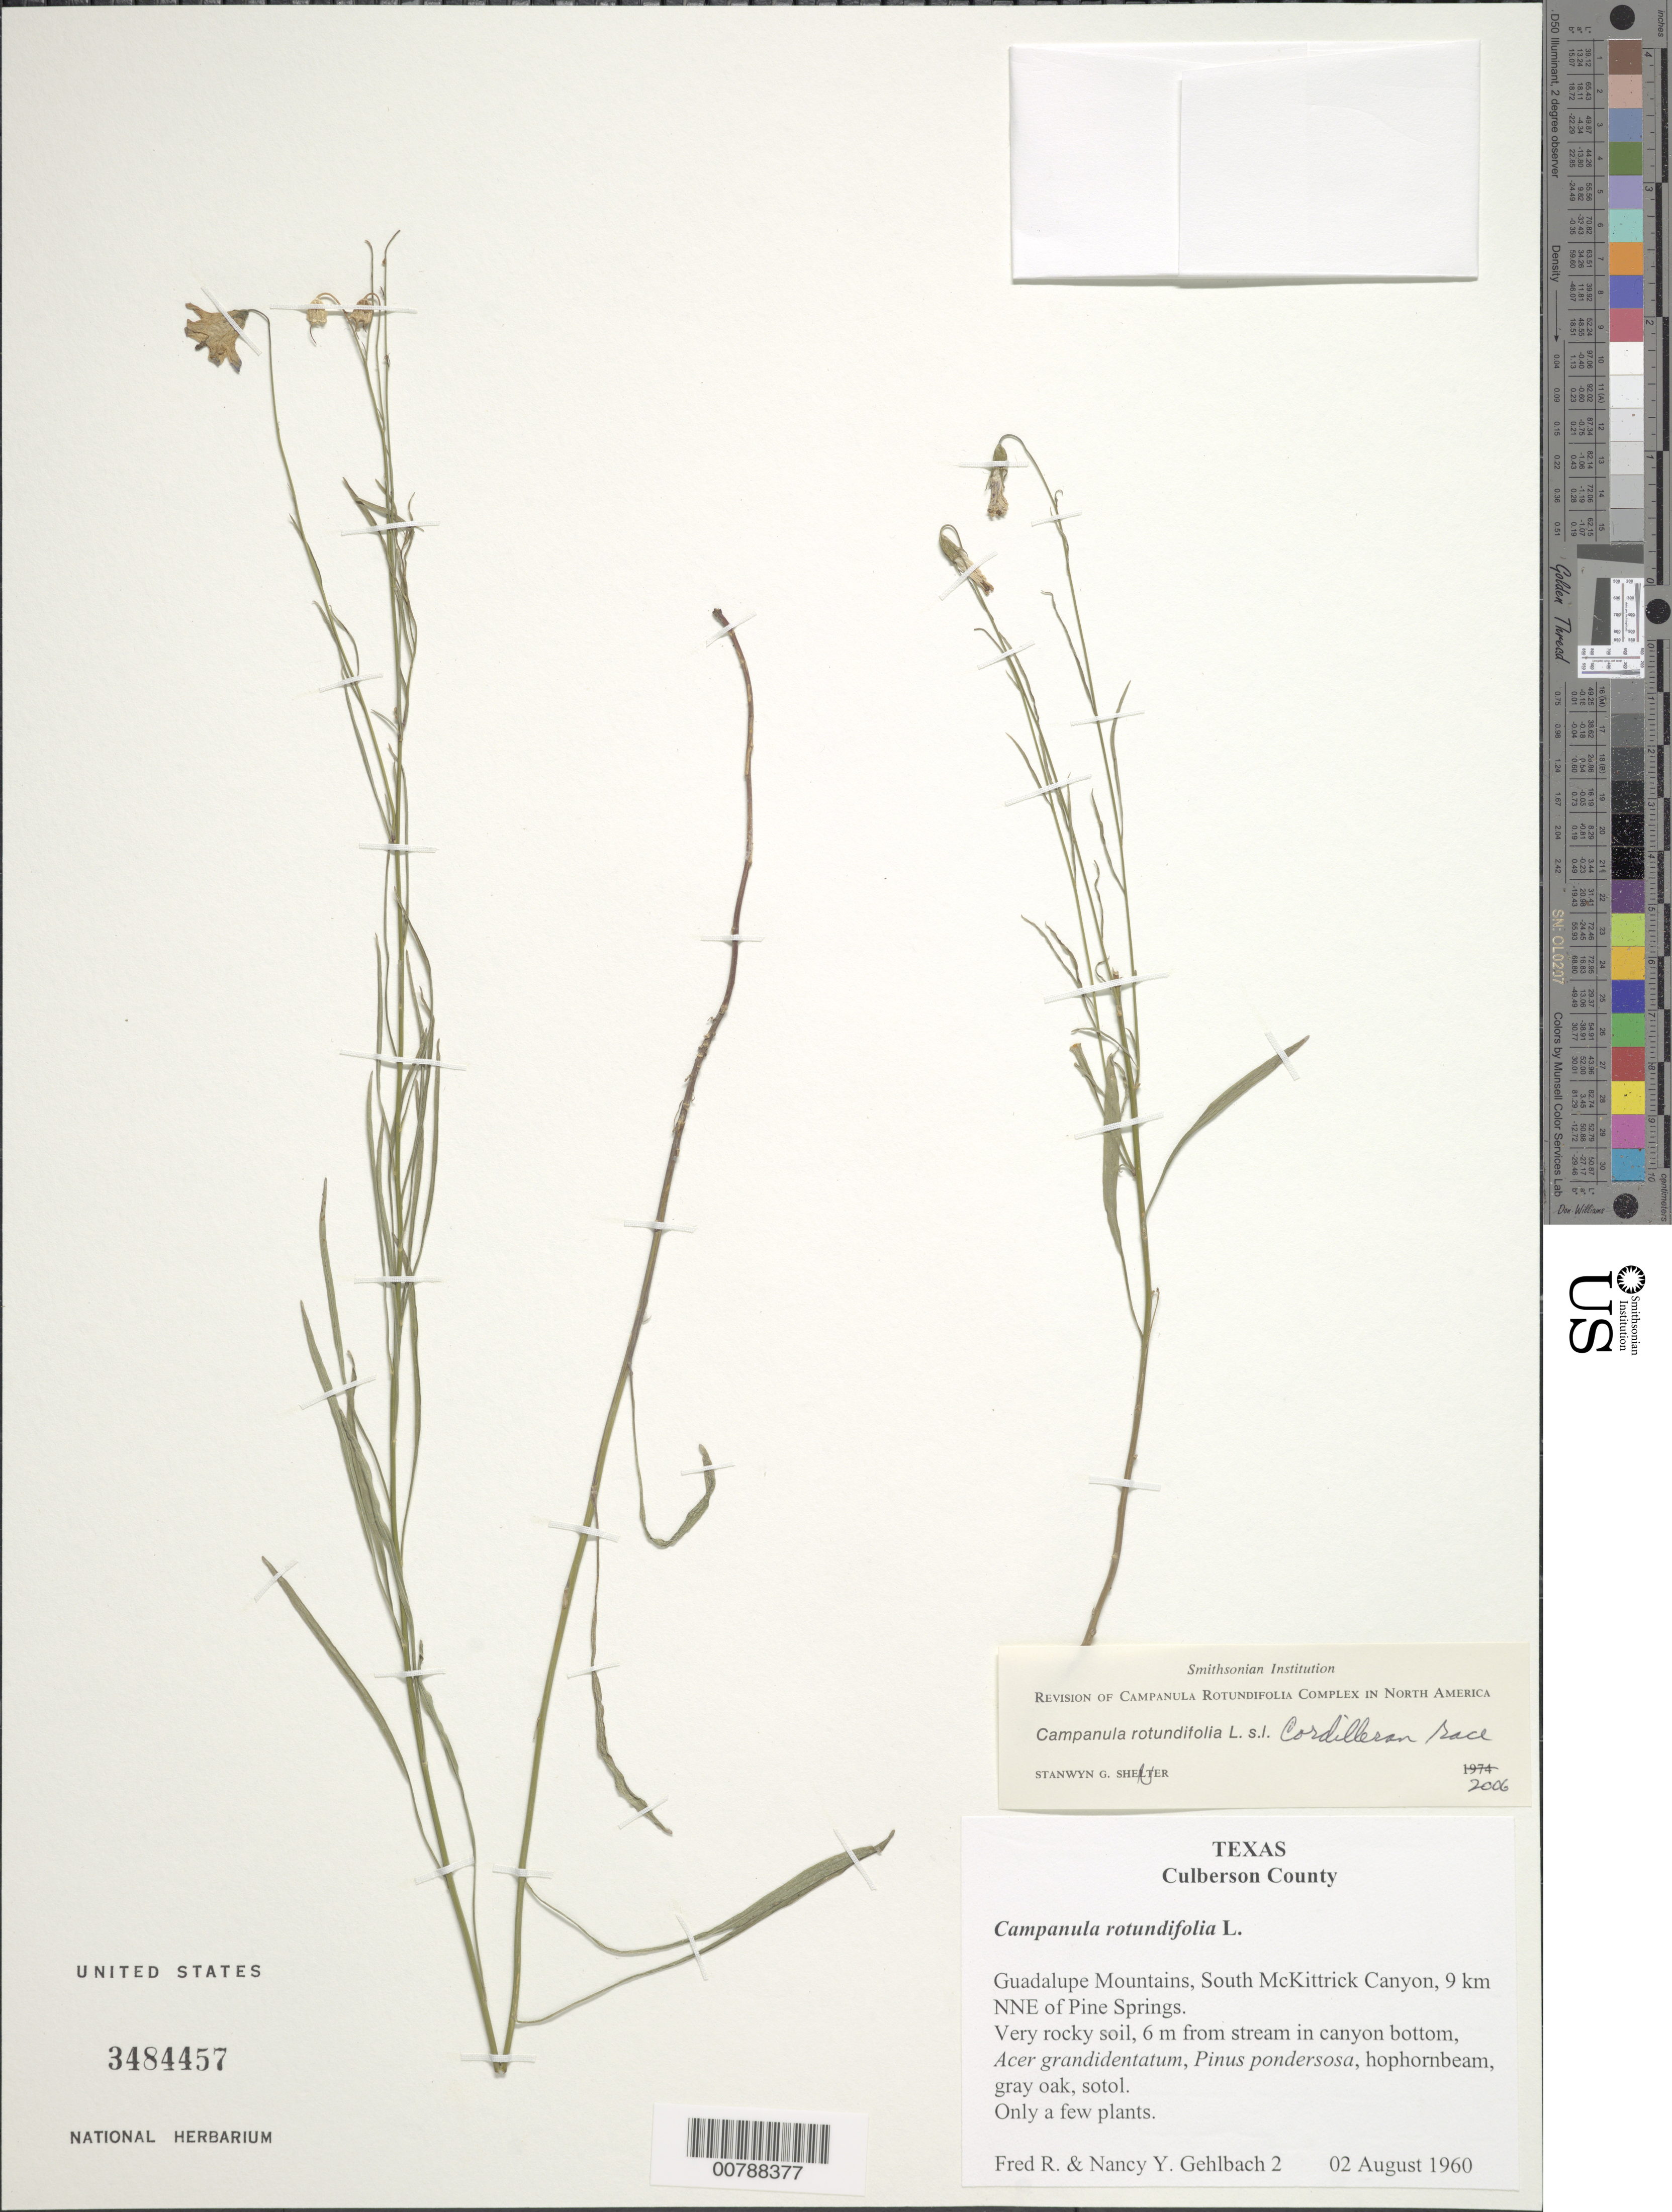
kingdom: Plantae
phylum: Tracheophyta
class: Magnoliopsida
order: Asterales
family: Campanulaceae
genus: Campanula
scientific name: Campanula rotundifolia L. Cordilleran race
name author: L.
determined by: Shetler, Stanwyn G., (US), NMNH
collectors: F. R. Gehlbach & N. Y. Gehlbach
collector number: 2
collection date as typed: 03 August 1960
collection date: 1960-08-03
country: United States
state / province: Texas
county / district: Culberson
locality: Guadalupe Mountains, South McKittrick Canyon, 9 km NNE of Pine Springs.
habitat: Very rocky soil, 6 m from stream in canyon bottom, Acer grandidentatum, Pinus ponderosa, hophornbeam, gray oak, sotol.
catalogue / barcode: US 3484457